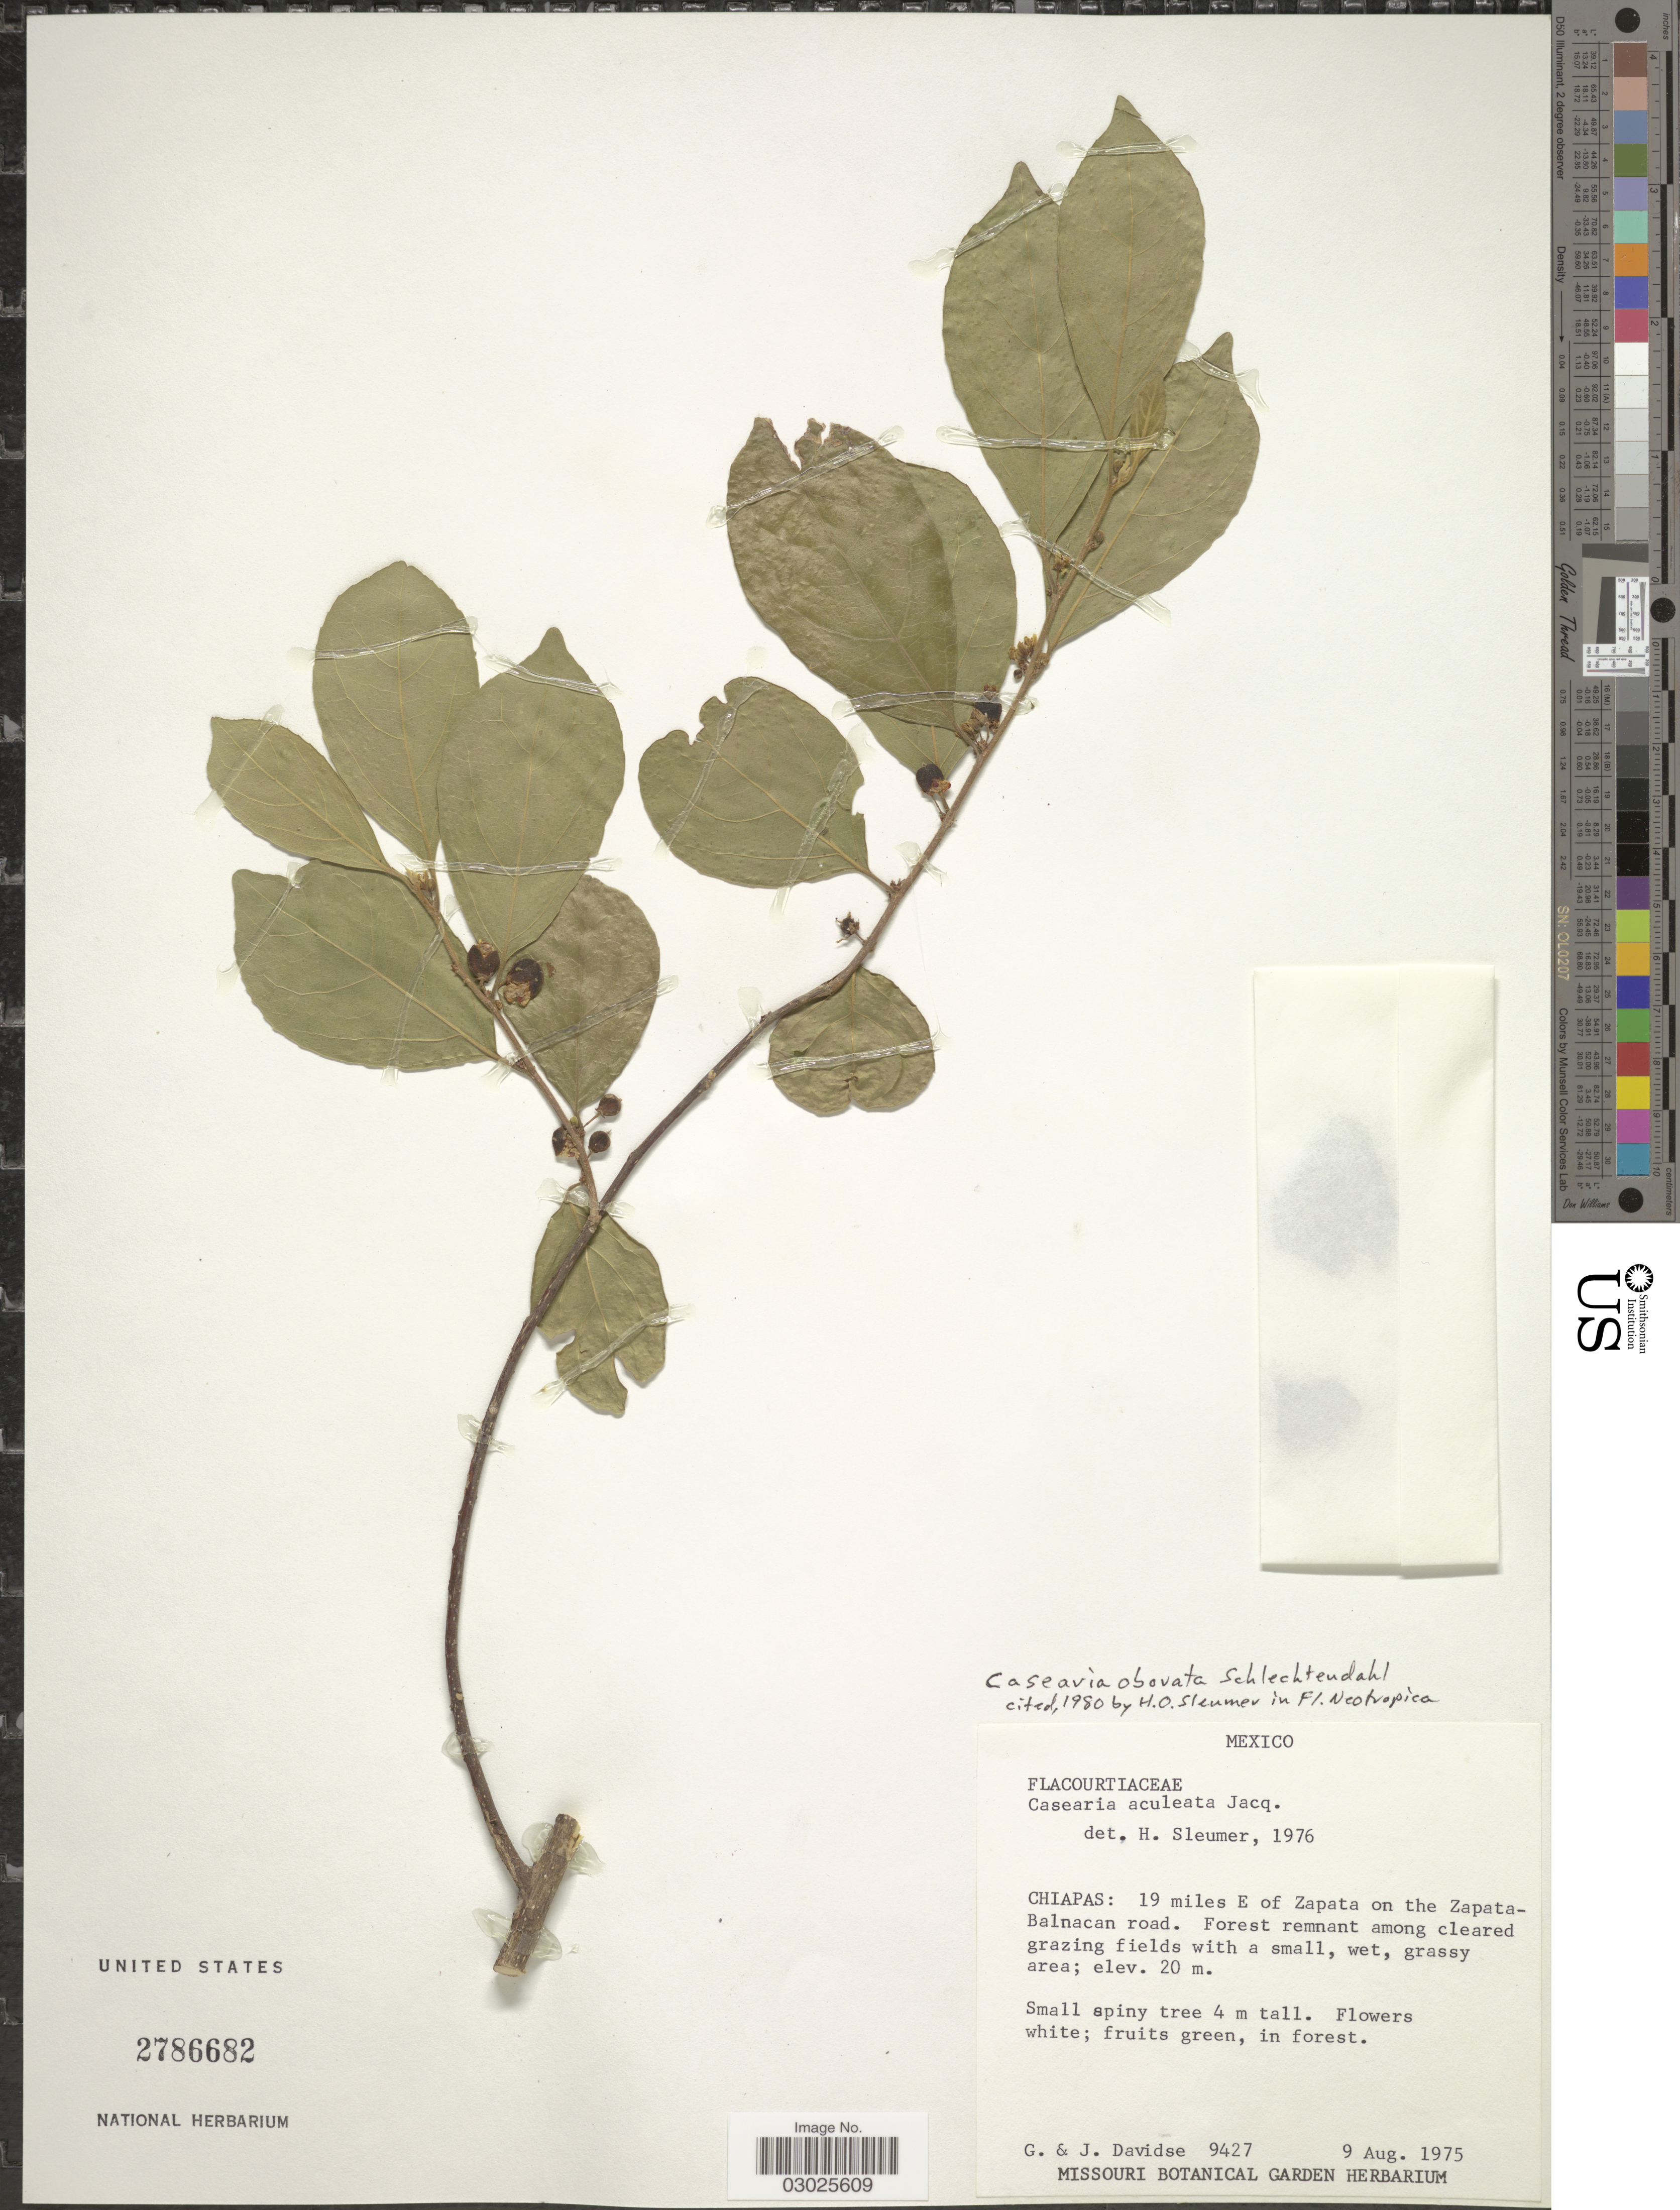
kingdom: Plantae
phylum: Tracheophyta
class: Magnoliopsida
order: Malpighiales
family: Salicaceae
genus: Casearia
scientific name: Casearia obovata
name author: Schltdl.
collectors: G. Davidse & J. Davidse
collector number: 9427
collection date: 1975-08-09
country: Mexico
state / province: Chiapas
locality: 19 miles E of Zapata on the Zapata-Balnacan road.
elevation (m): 20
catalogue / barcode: US 2786682